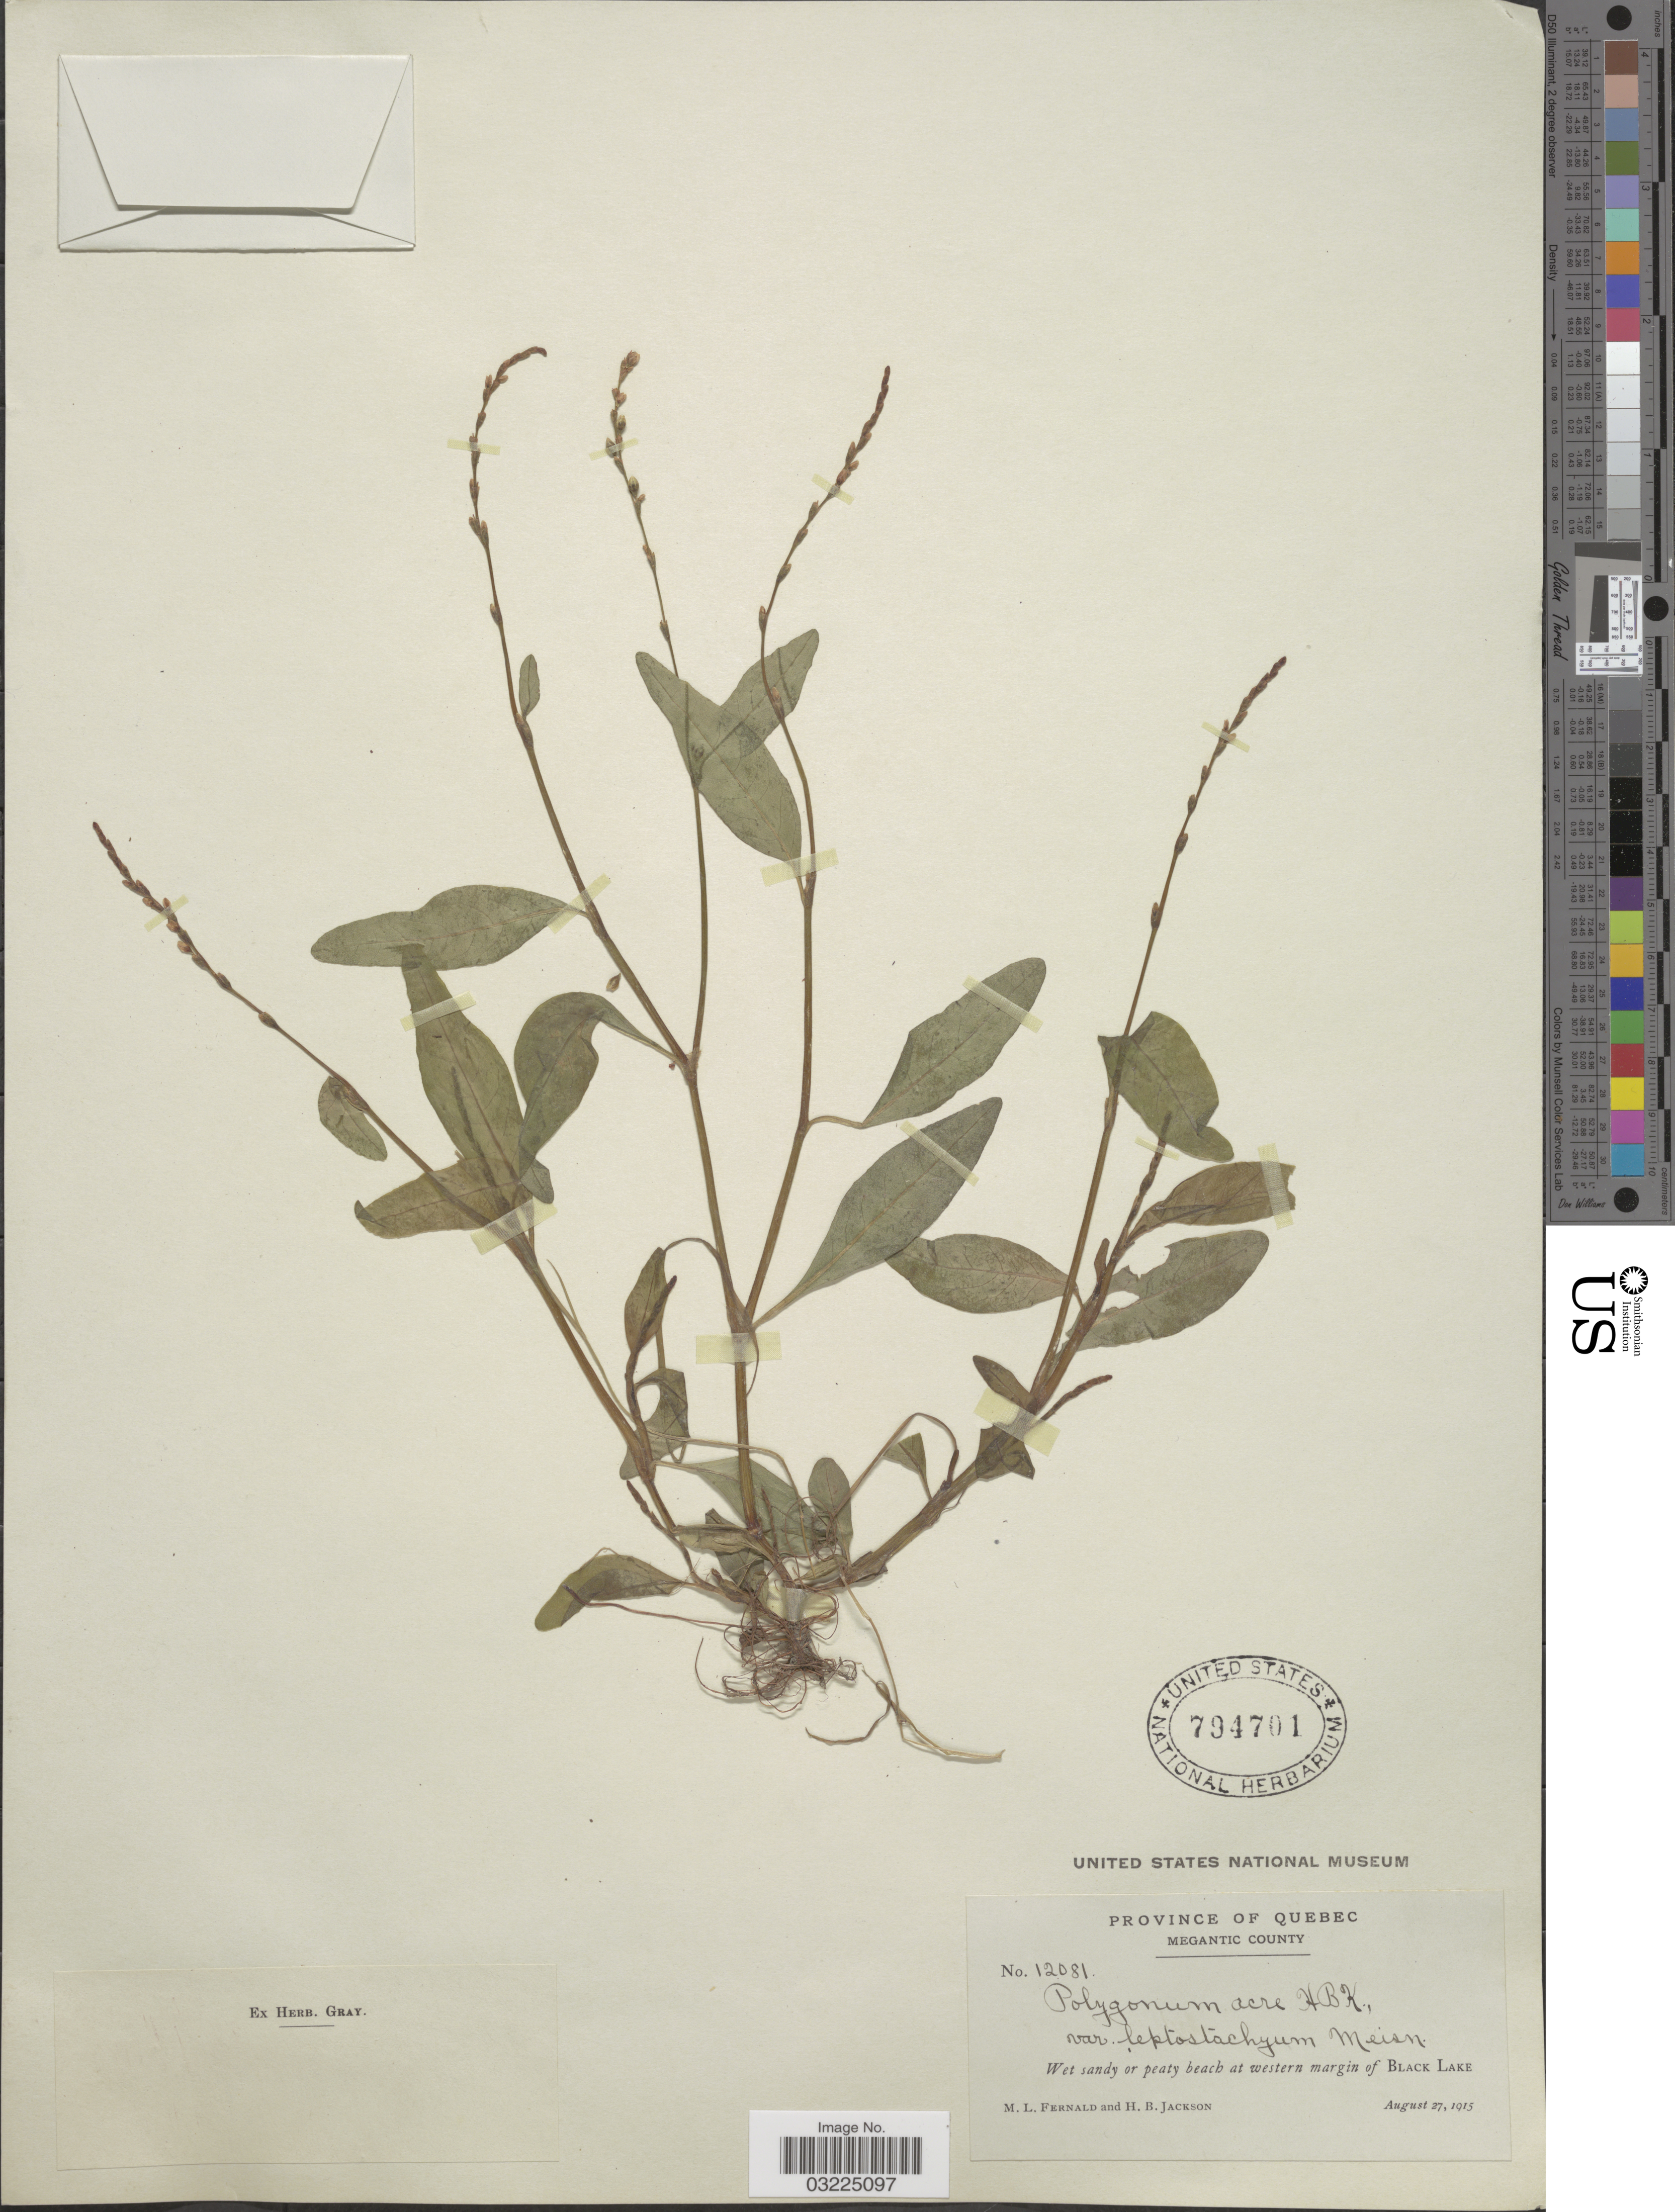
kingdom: Plantae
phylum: Tracheophyta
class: Magnoliopsida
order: Caryophyllales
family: Polygonaceae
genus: Persicaria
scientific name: Persicaria punctata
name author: (Elliott) Small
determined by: Atha, D. E.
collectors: M. L. Fernald & H. Jackson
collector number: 12081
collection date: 1915-08-27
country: Canada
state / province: Quebec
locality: Megantic County, Wet sandy or peaty beach at western margin of Black Lake.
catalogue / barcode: US 794701